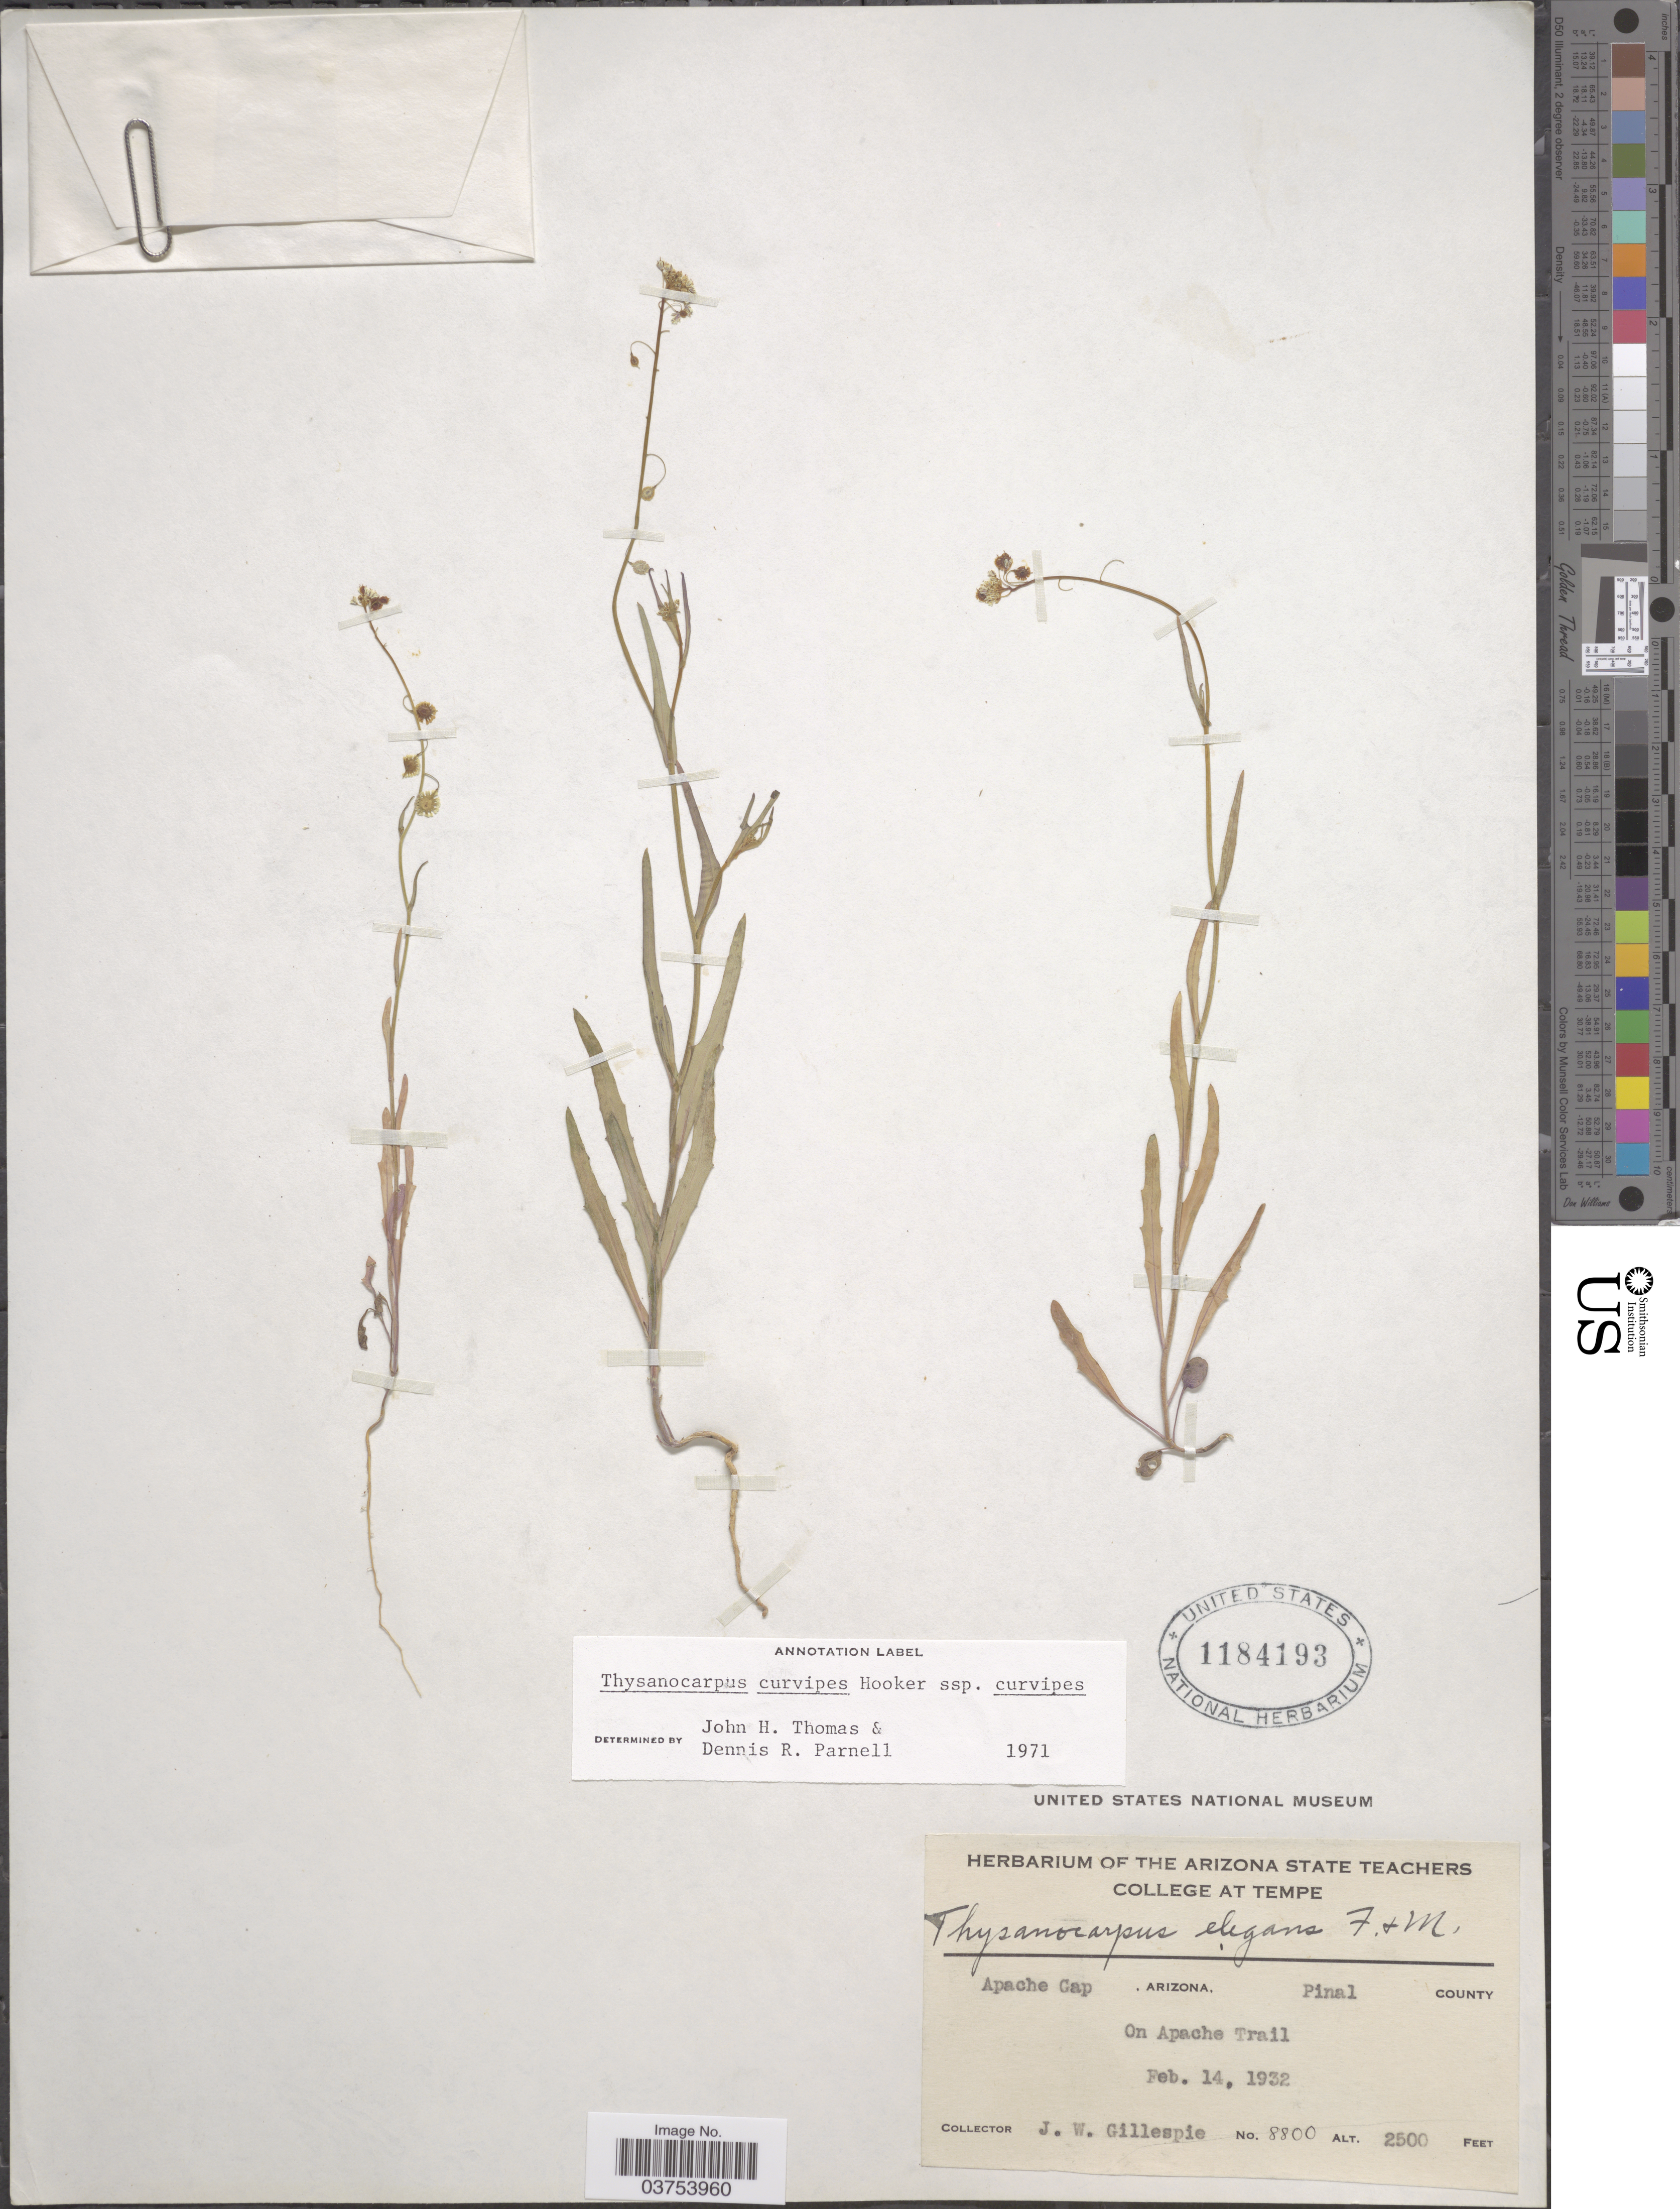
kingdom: Plantae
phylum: Tracheophyta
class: Magnoliopsida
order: Brassicales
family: Brassicaceae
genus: Thysanocarpus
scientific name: Thysanocarpus curvipes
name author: Hook.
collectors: J. W. Gillespie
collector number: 8800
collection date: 1932-02-14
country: United States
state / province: Arizona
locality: Apache Gap. Pinal County. On Apache Trail.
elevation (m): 762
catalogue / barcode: US 1184193